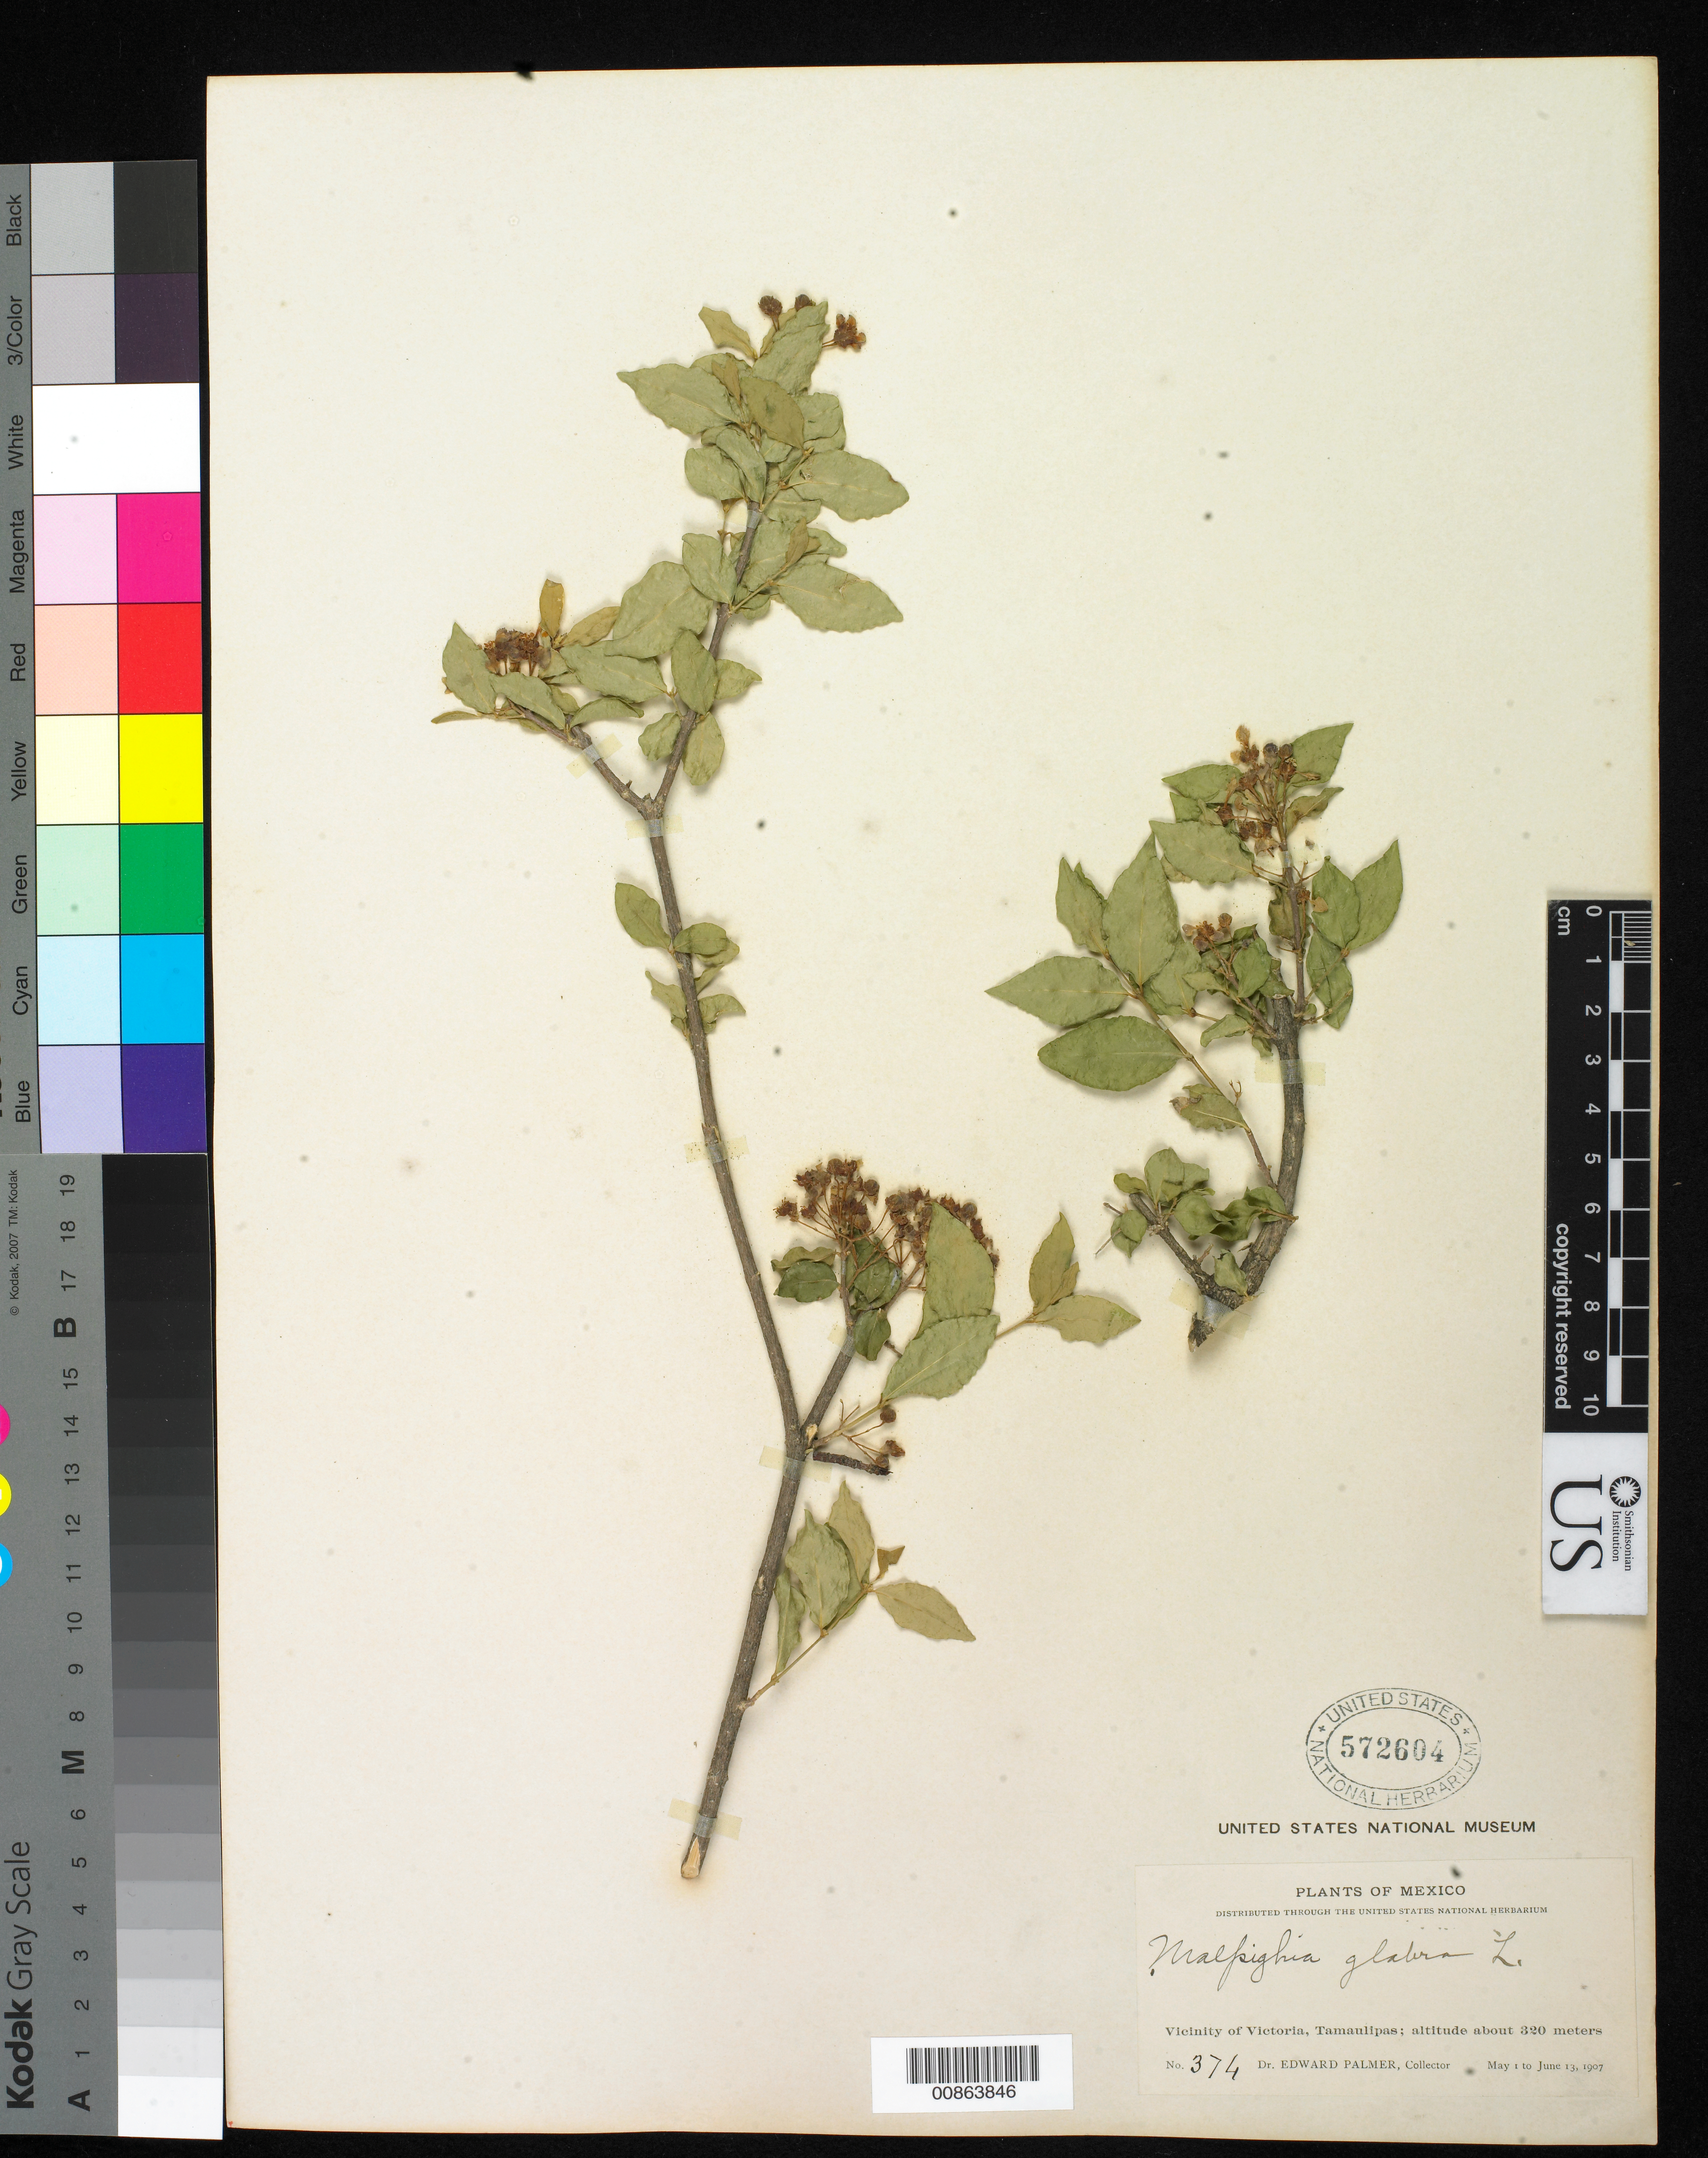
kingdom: Plantae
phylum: Tracheophyta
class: Magnoliopsida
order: Malpighiales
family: Malpighiaceae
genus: Malpighia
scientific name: Malpighia glabra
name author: L.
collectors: E. Palmer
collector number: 374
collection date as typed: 01 May 1907 to 13 Jun 1907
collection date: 1907-05-01/1907-06-13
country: Mexico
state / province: Tamaulipas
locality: Vicinity of Victoria.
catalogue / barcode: US 572604